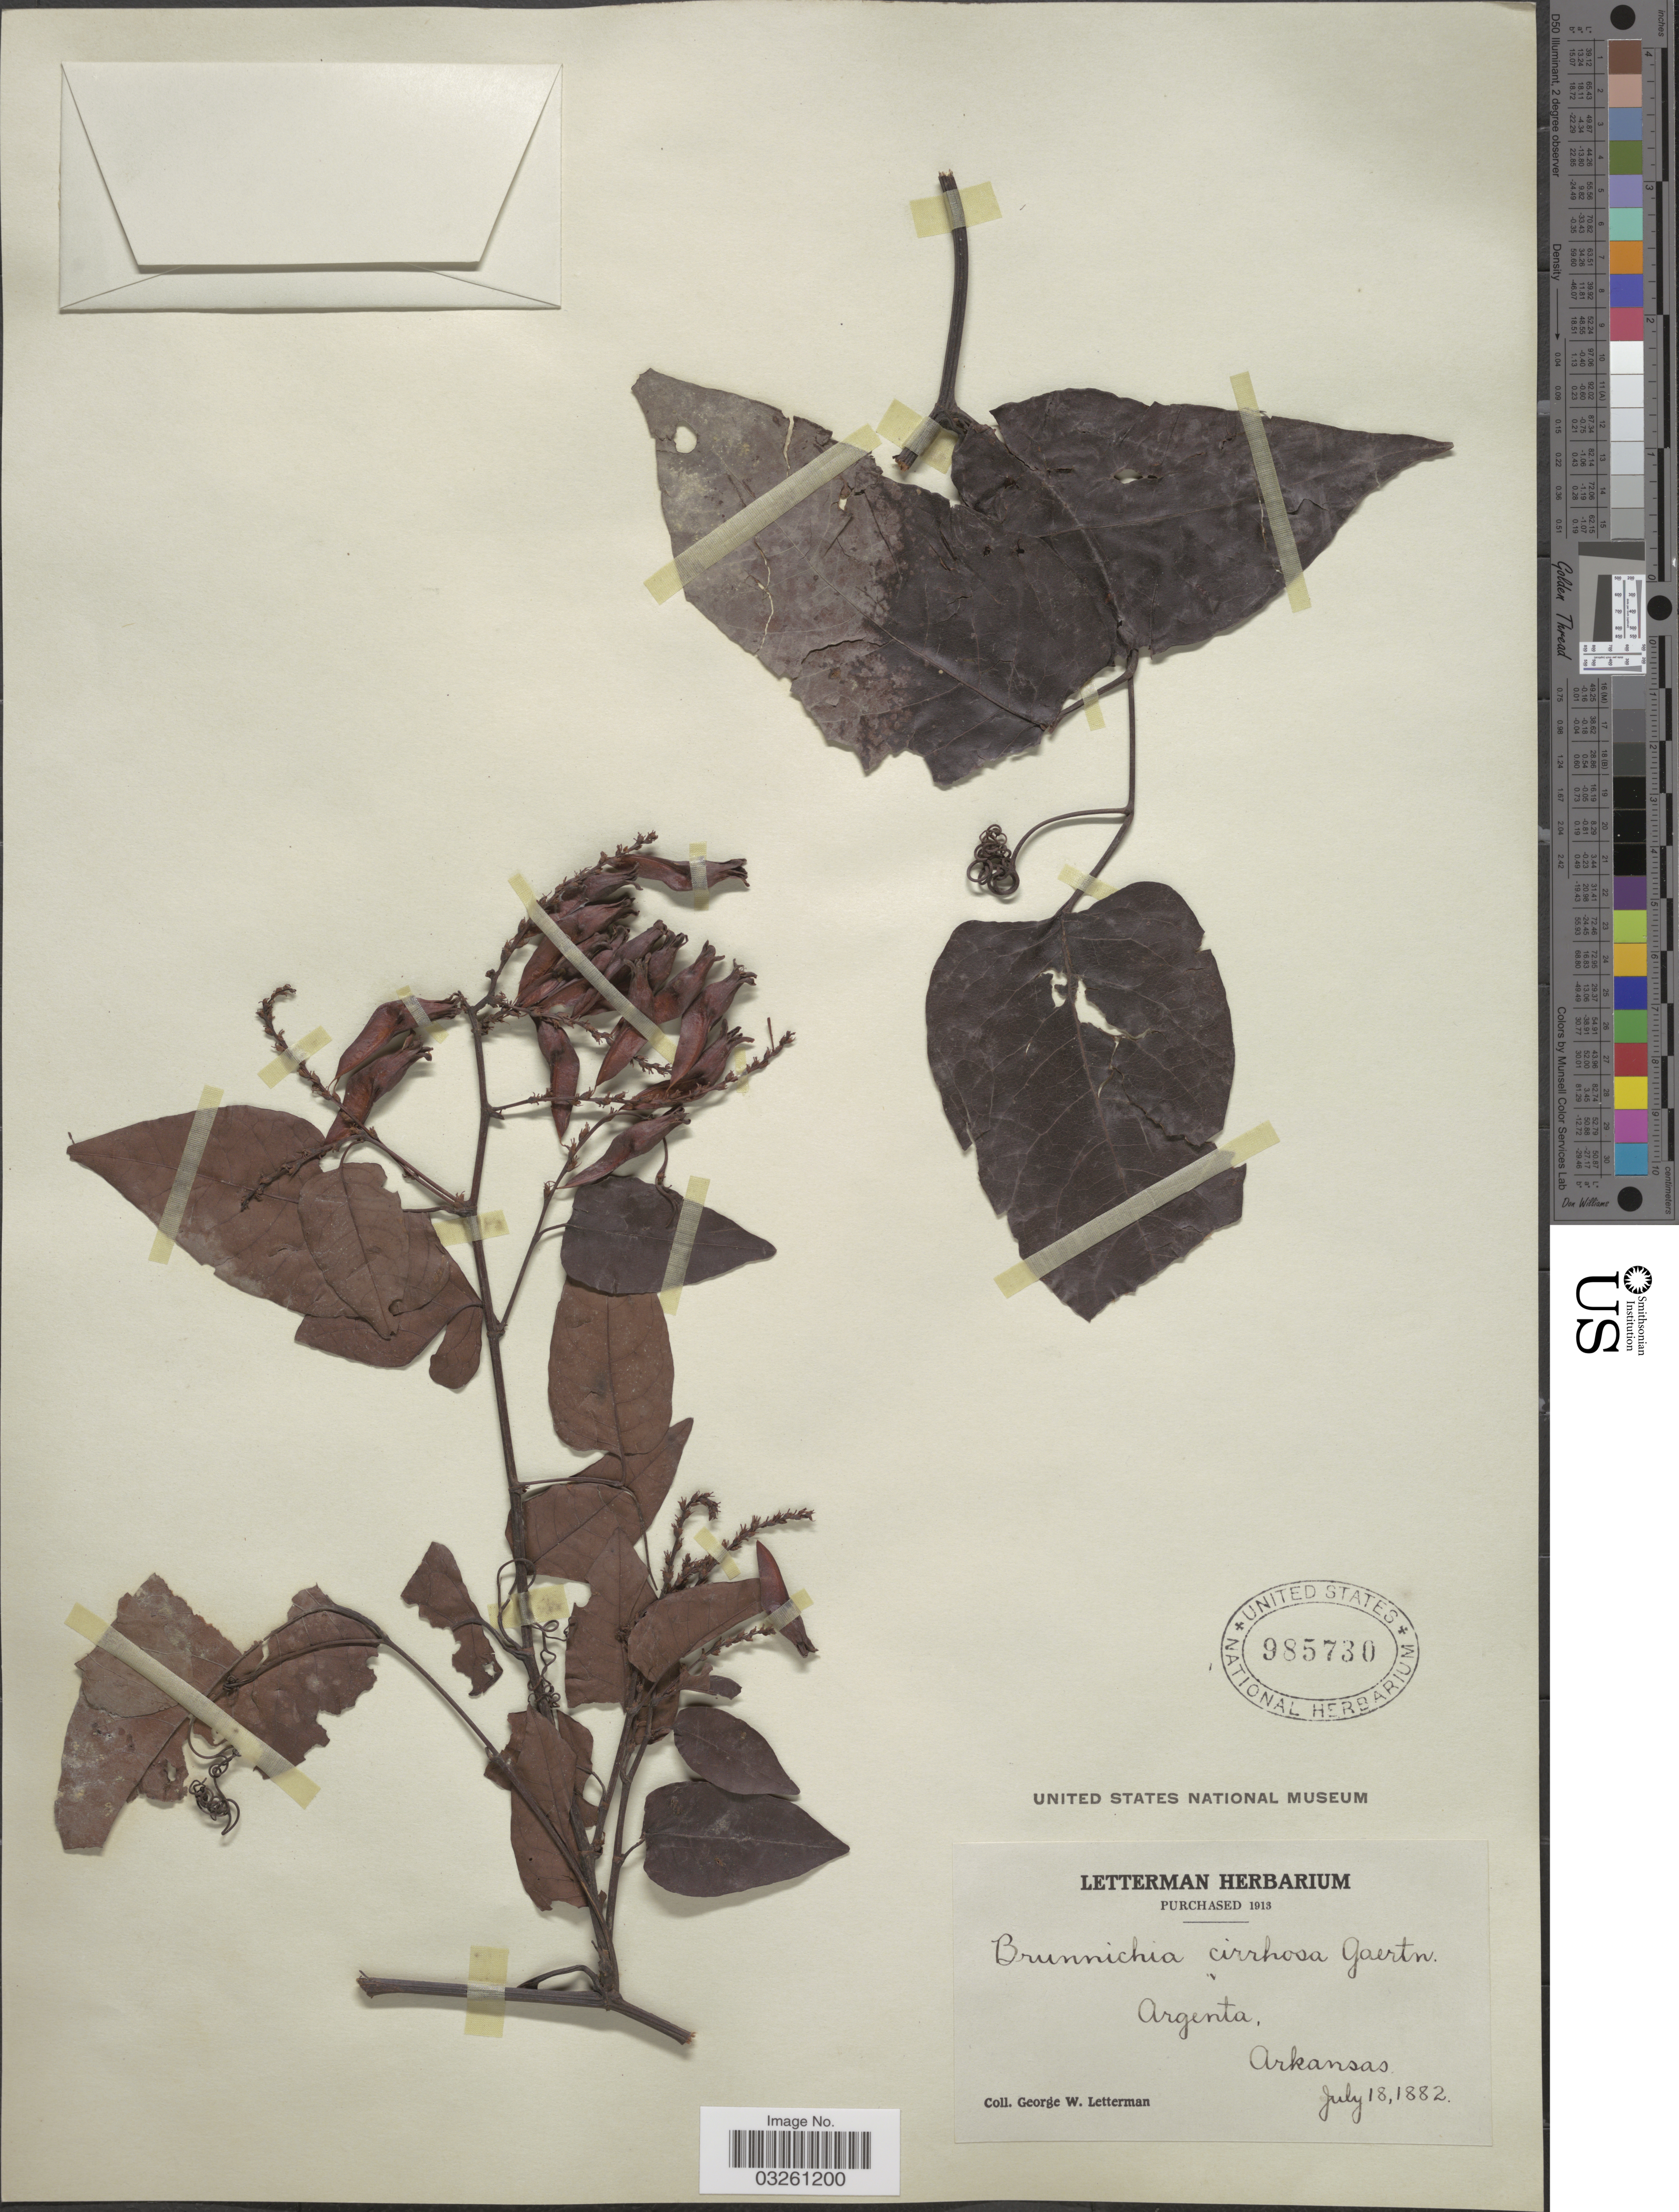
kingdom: Plantae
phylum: Tracheophyta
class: Magnoliopsida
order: Caryophyllales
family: Polygonaceae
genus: Brunnichia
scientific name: Brunnichia cirrhosa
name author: Gaertn.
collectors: G. W. Letterman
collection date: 1882-07-18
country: United States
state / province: Arkansas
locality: Argenta.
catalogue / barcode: US 985730